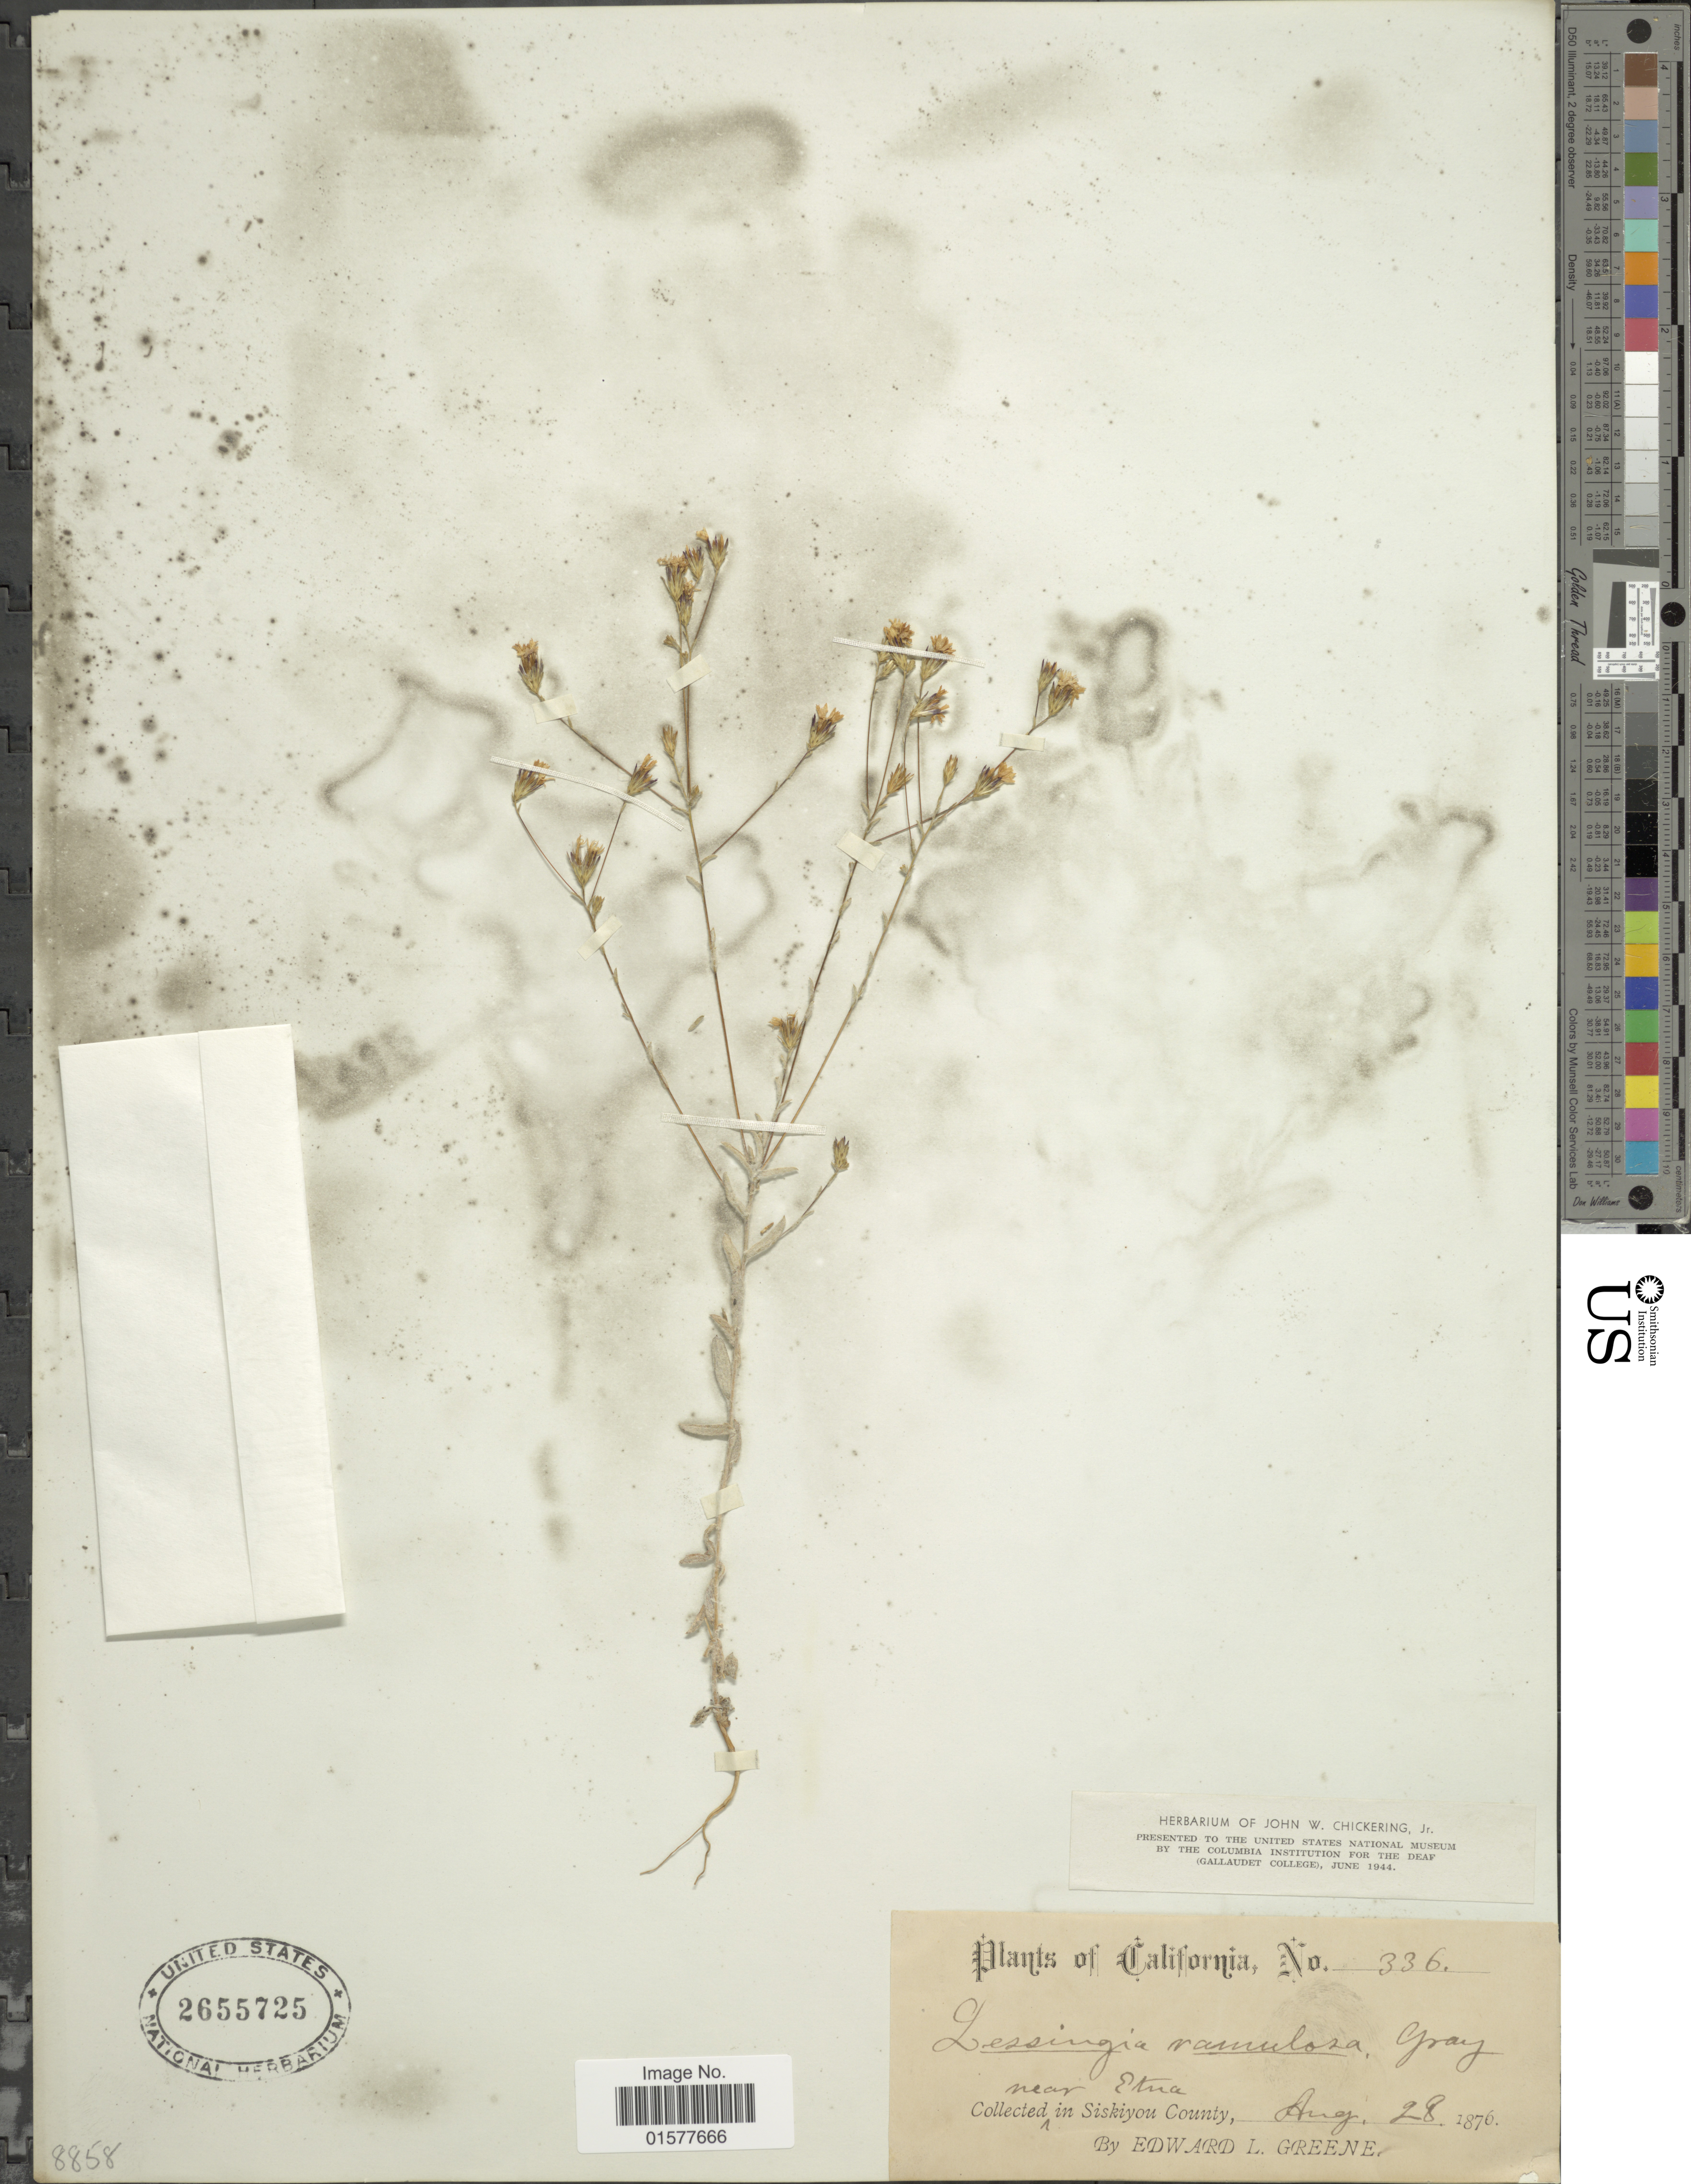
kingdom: Plantae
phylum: Tracheophyta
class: Magnoliopsida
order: Asterales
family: Asteraceae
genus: Lessingia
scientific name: Lessingia ramulosa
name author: A. Gray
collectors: E. L. Greene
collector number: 336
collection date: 1876-08-28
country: United States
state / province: California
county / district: Siskiyou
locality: Near Etna, Collected in Siskiyou County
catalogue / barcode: US 2655725